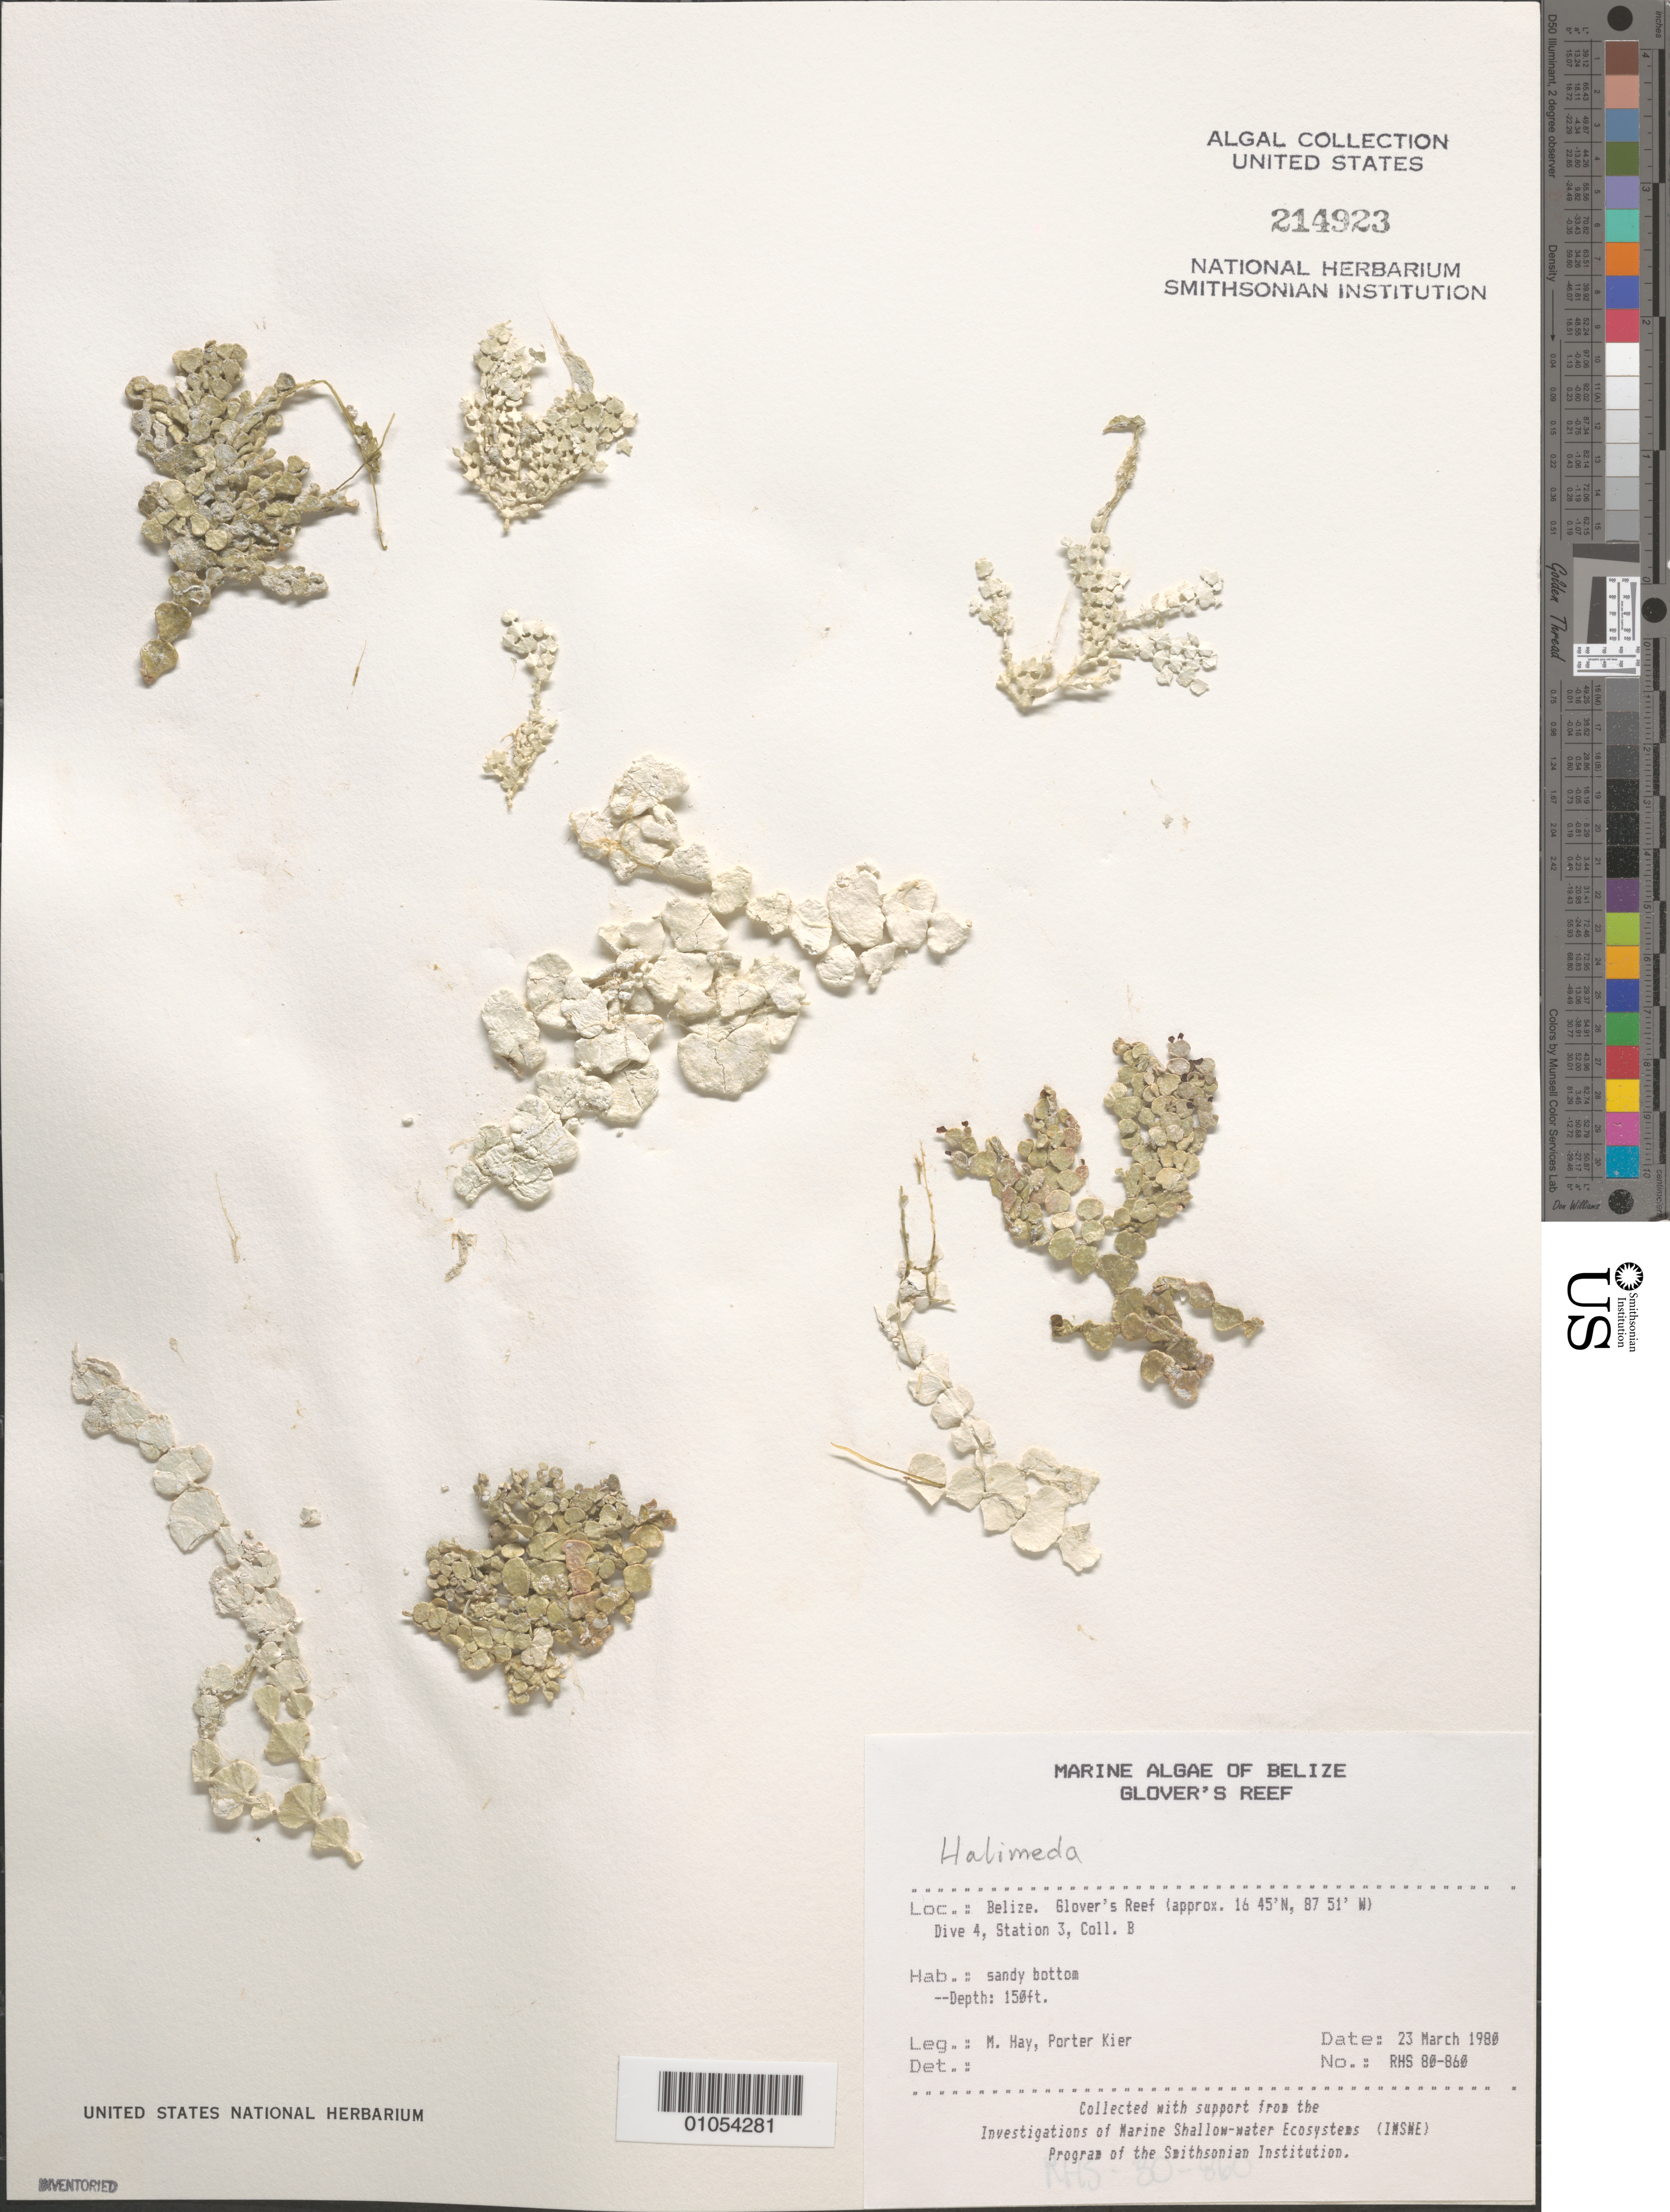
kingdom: Plantae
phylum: Chlorophyta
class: Ulvophyceae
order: Bryopsidales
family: Halimedaceae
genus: Halimeda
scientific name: Halimeda sp.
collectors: M. E. Hay & P. Kier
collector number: RHS 80-860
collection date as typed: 23 Mar 1980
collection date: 1980-03-23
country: Belize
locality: Glovers Reef, Dive 4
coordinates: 16 45'N, 87 51'W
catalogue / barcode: US 214923